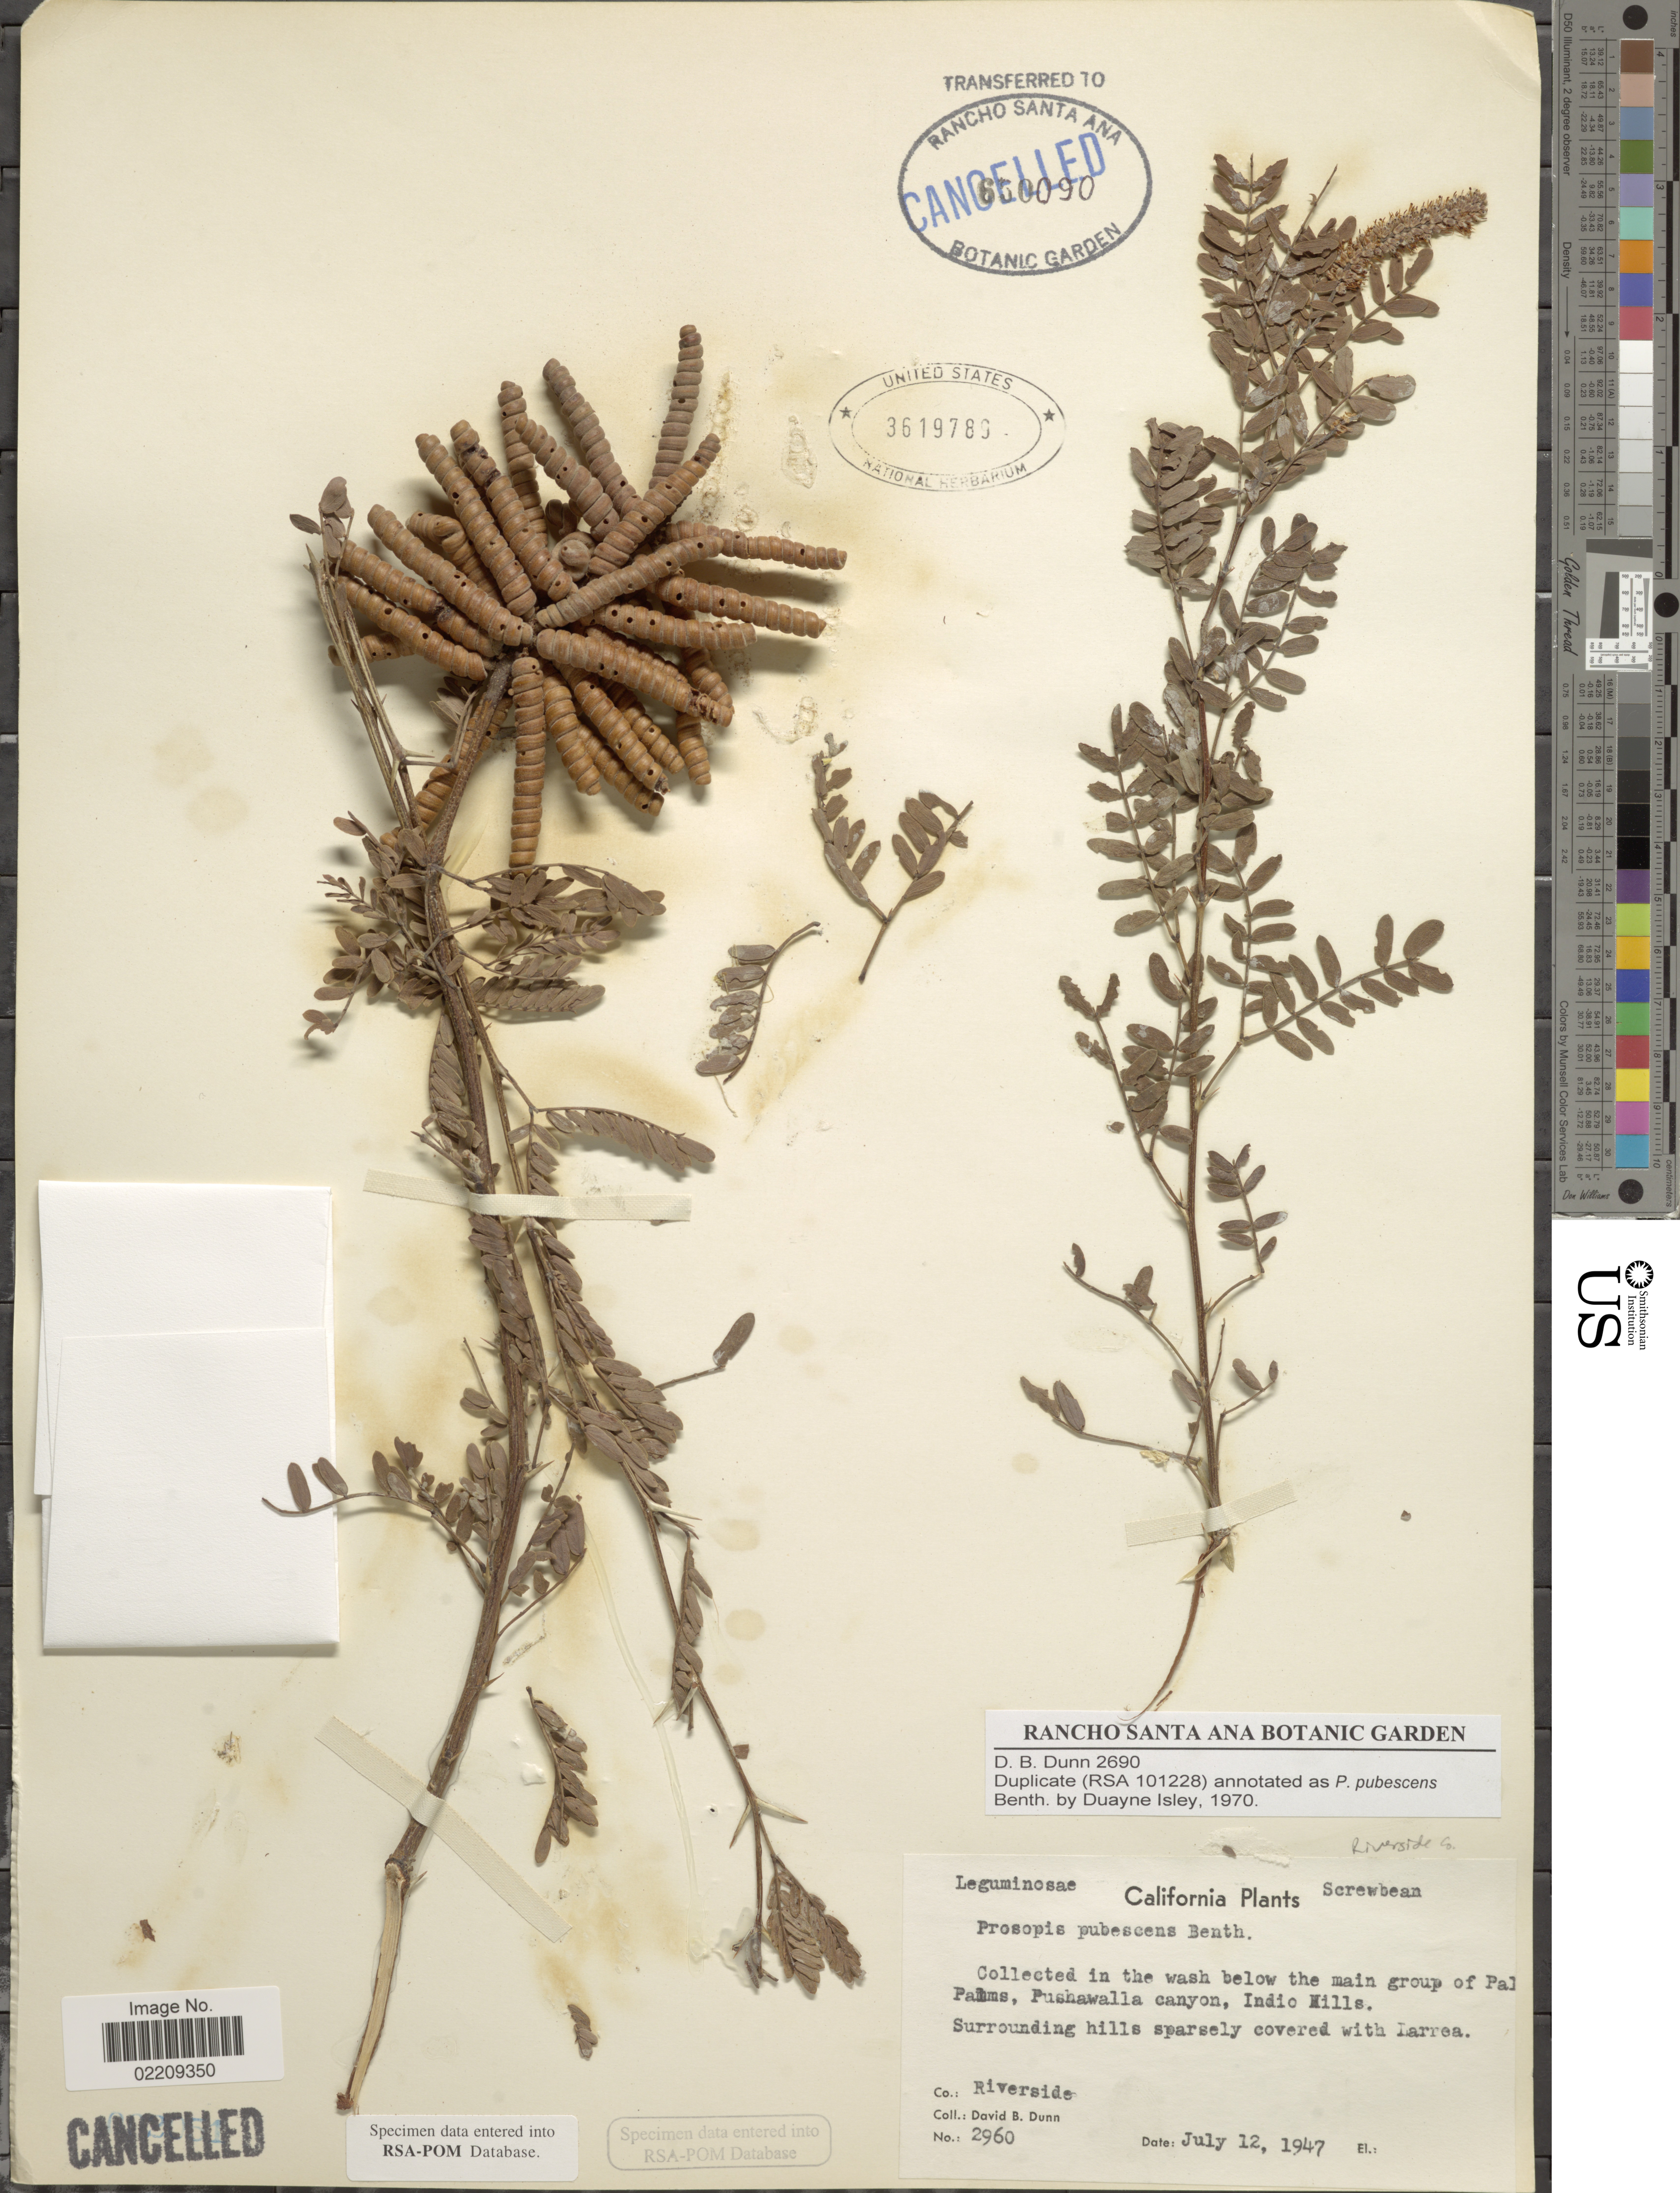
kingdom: Plantae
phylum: Tracheophyta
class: Magnoliopsida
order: Fabales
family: Fabaceae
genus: Strombocarpa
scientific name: Strombocarpa pubescens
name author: (Benth.) A. Gray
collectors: D. B. Dunn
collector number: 2960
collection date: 1947-07-12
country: United States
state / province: California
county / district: Riverside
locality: In the wash below the main group of Pal Palms, Pushawalla canyon, Indio Hills.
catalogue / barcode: US 3619789